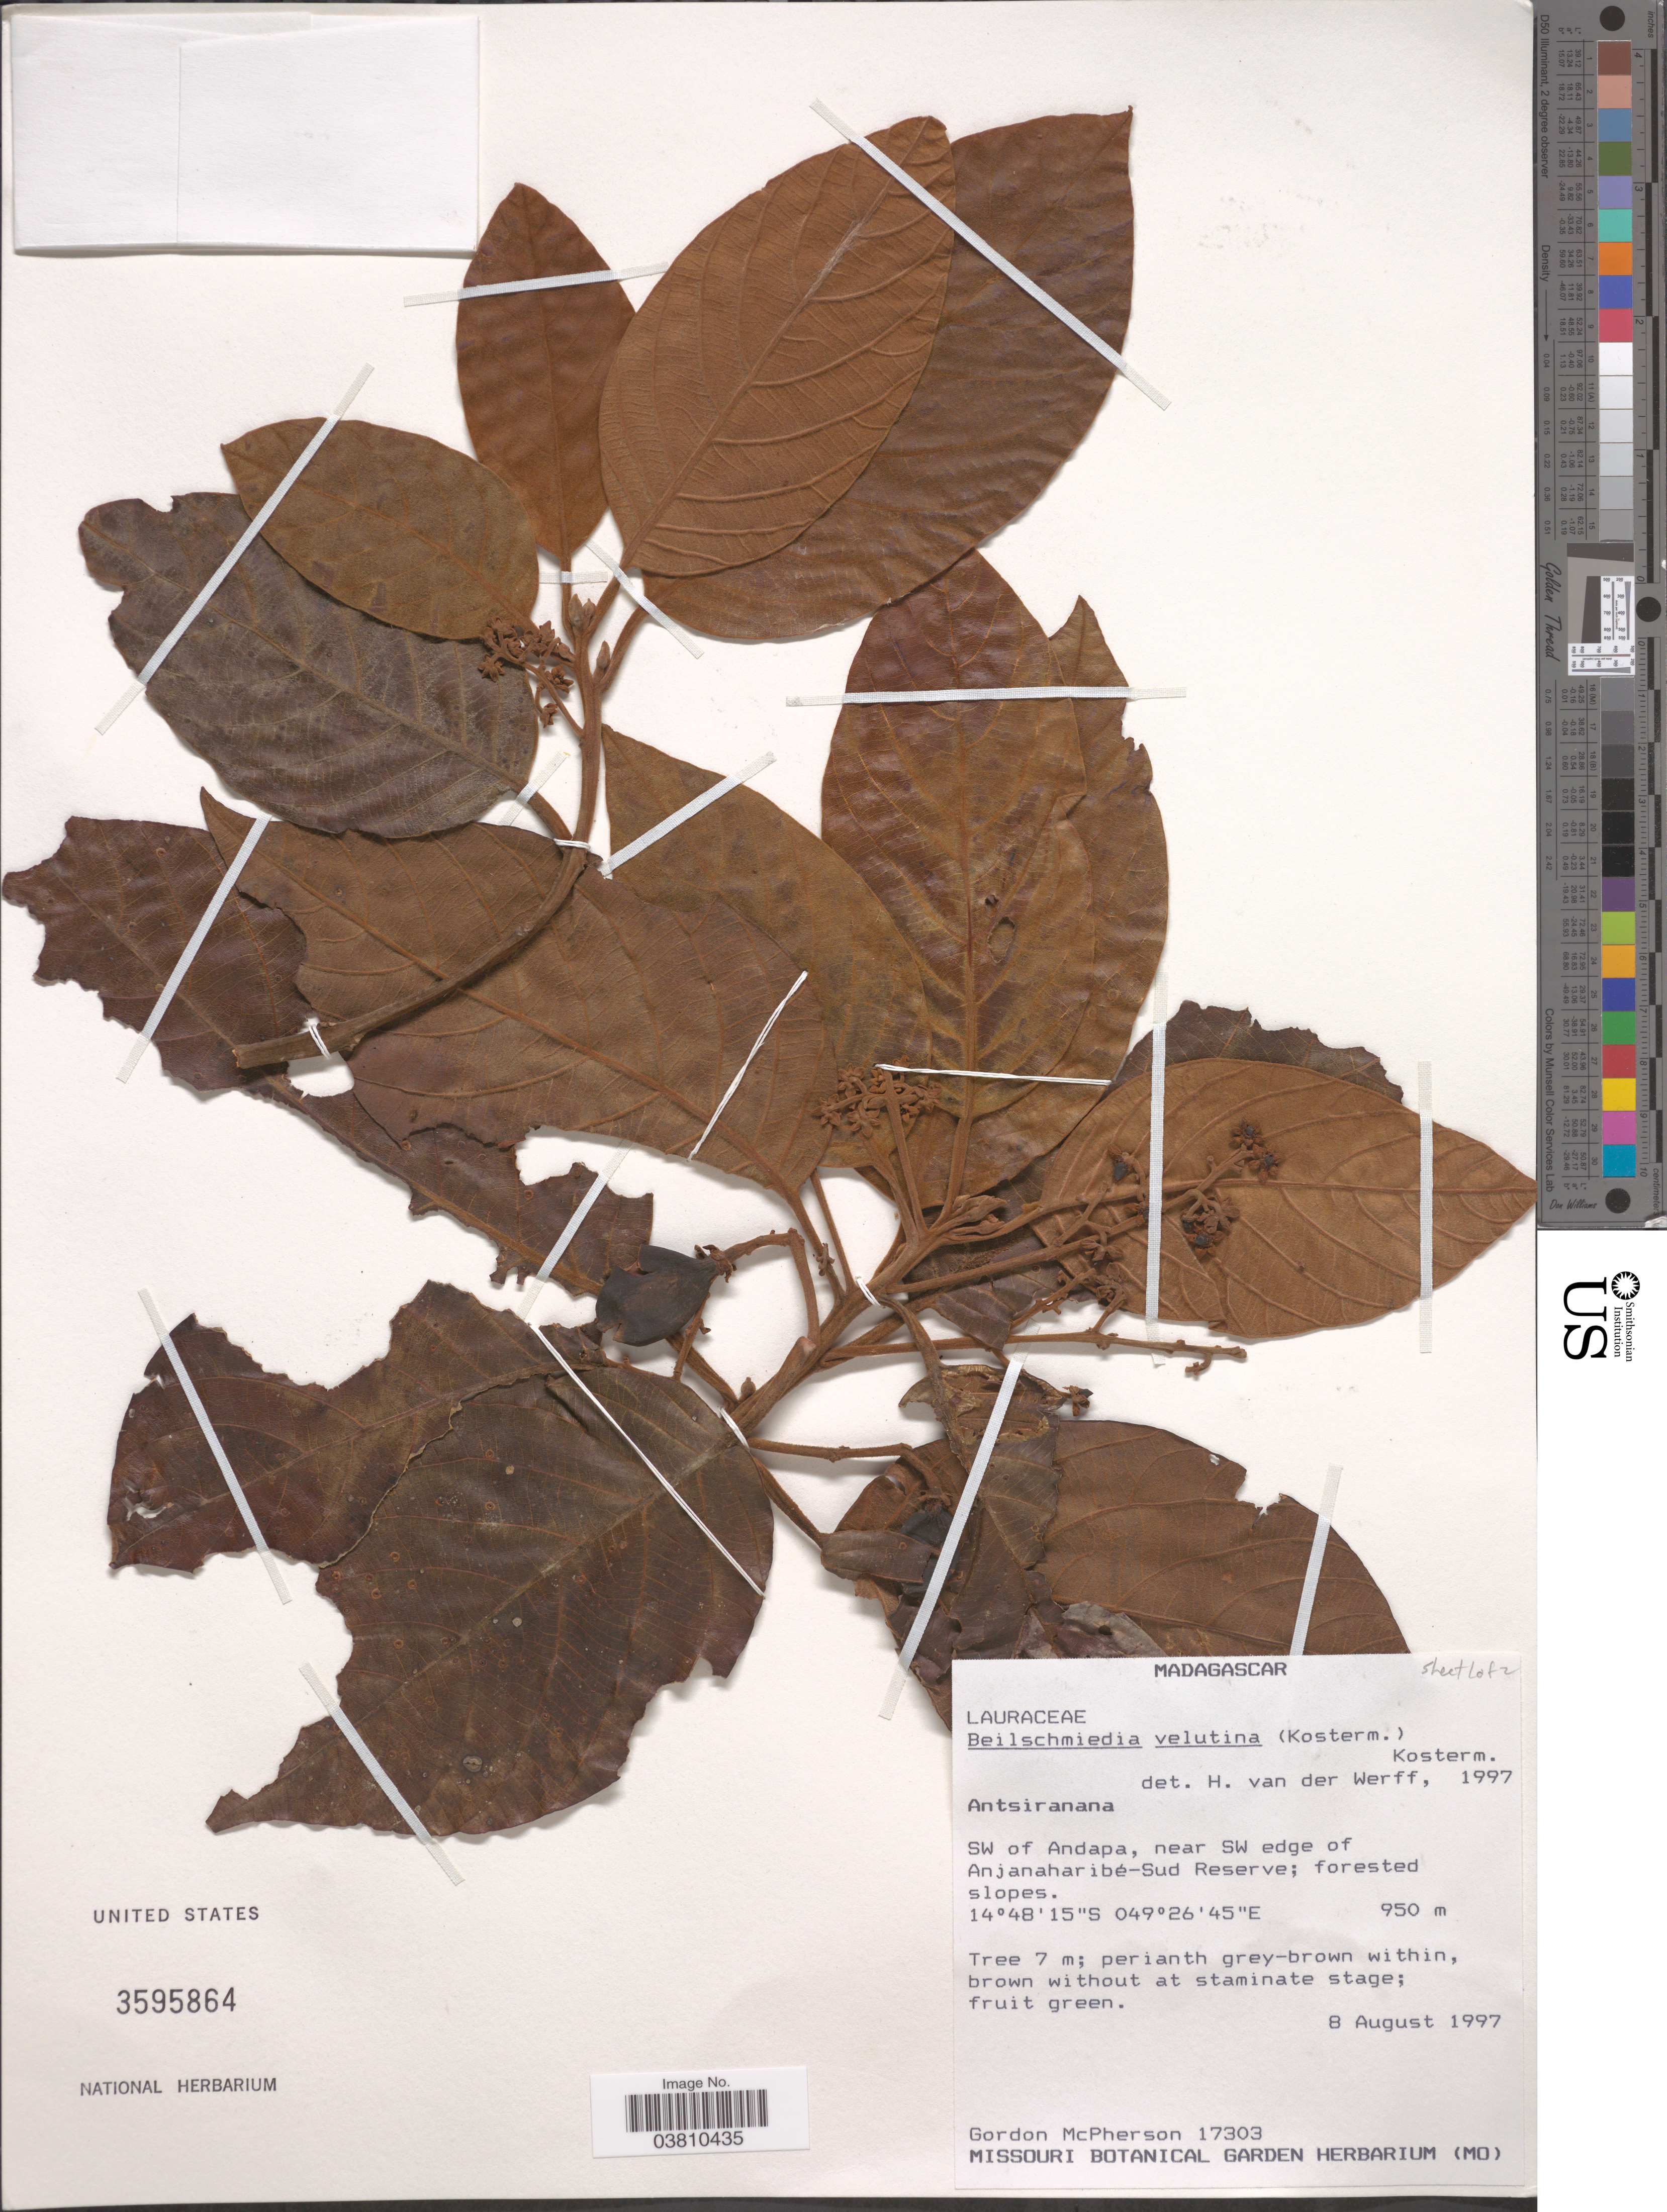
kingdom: Plantae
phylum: Tracheophyta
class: Magnoliopsida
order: Laurales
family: Lauraceae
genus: Beilschmiedia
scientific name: Beilschmiedia velutina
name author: (Kosterm.) Kosterm.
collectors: G. McPherson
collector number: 17303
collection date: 1997-08-08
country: Madagascar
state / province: Sava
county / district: Andapa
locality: SW of Andapa, near SW edge of Anjanaharibé-Sud Reserve; forested slopes.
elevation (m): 950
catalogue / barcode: US 3595864